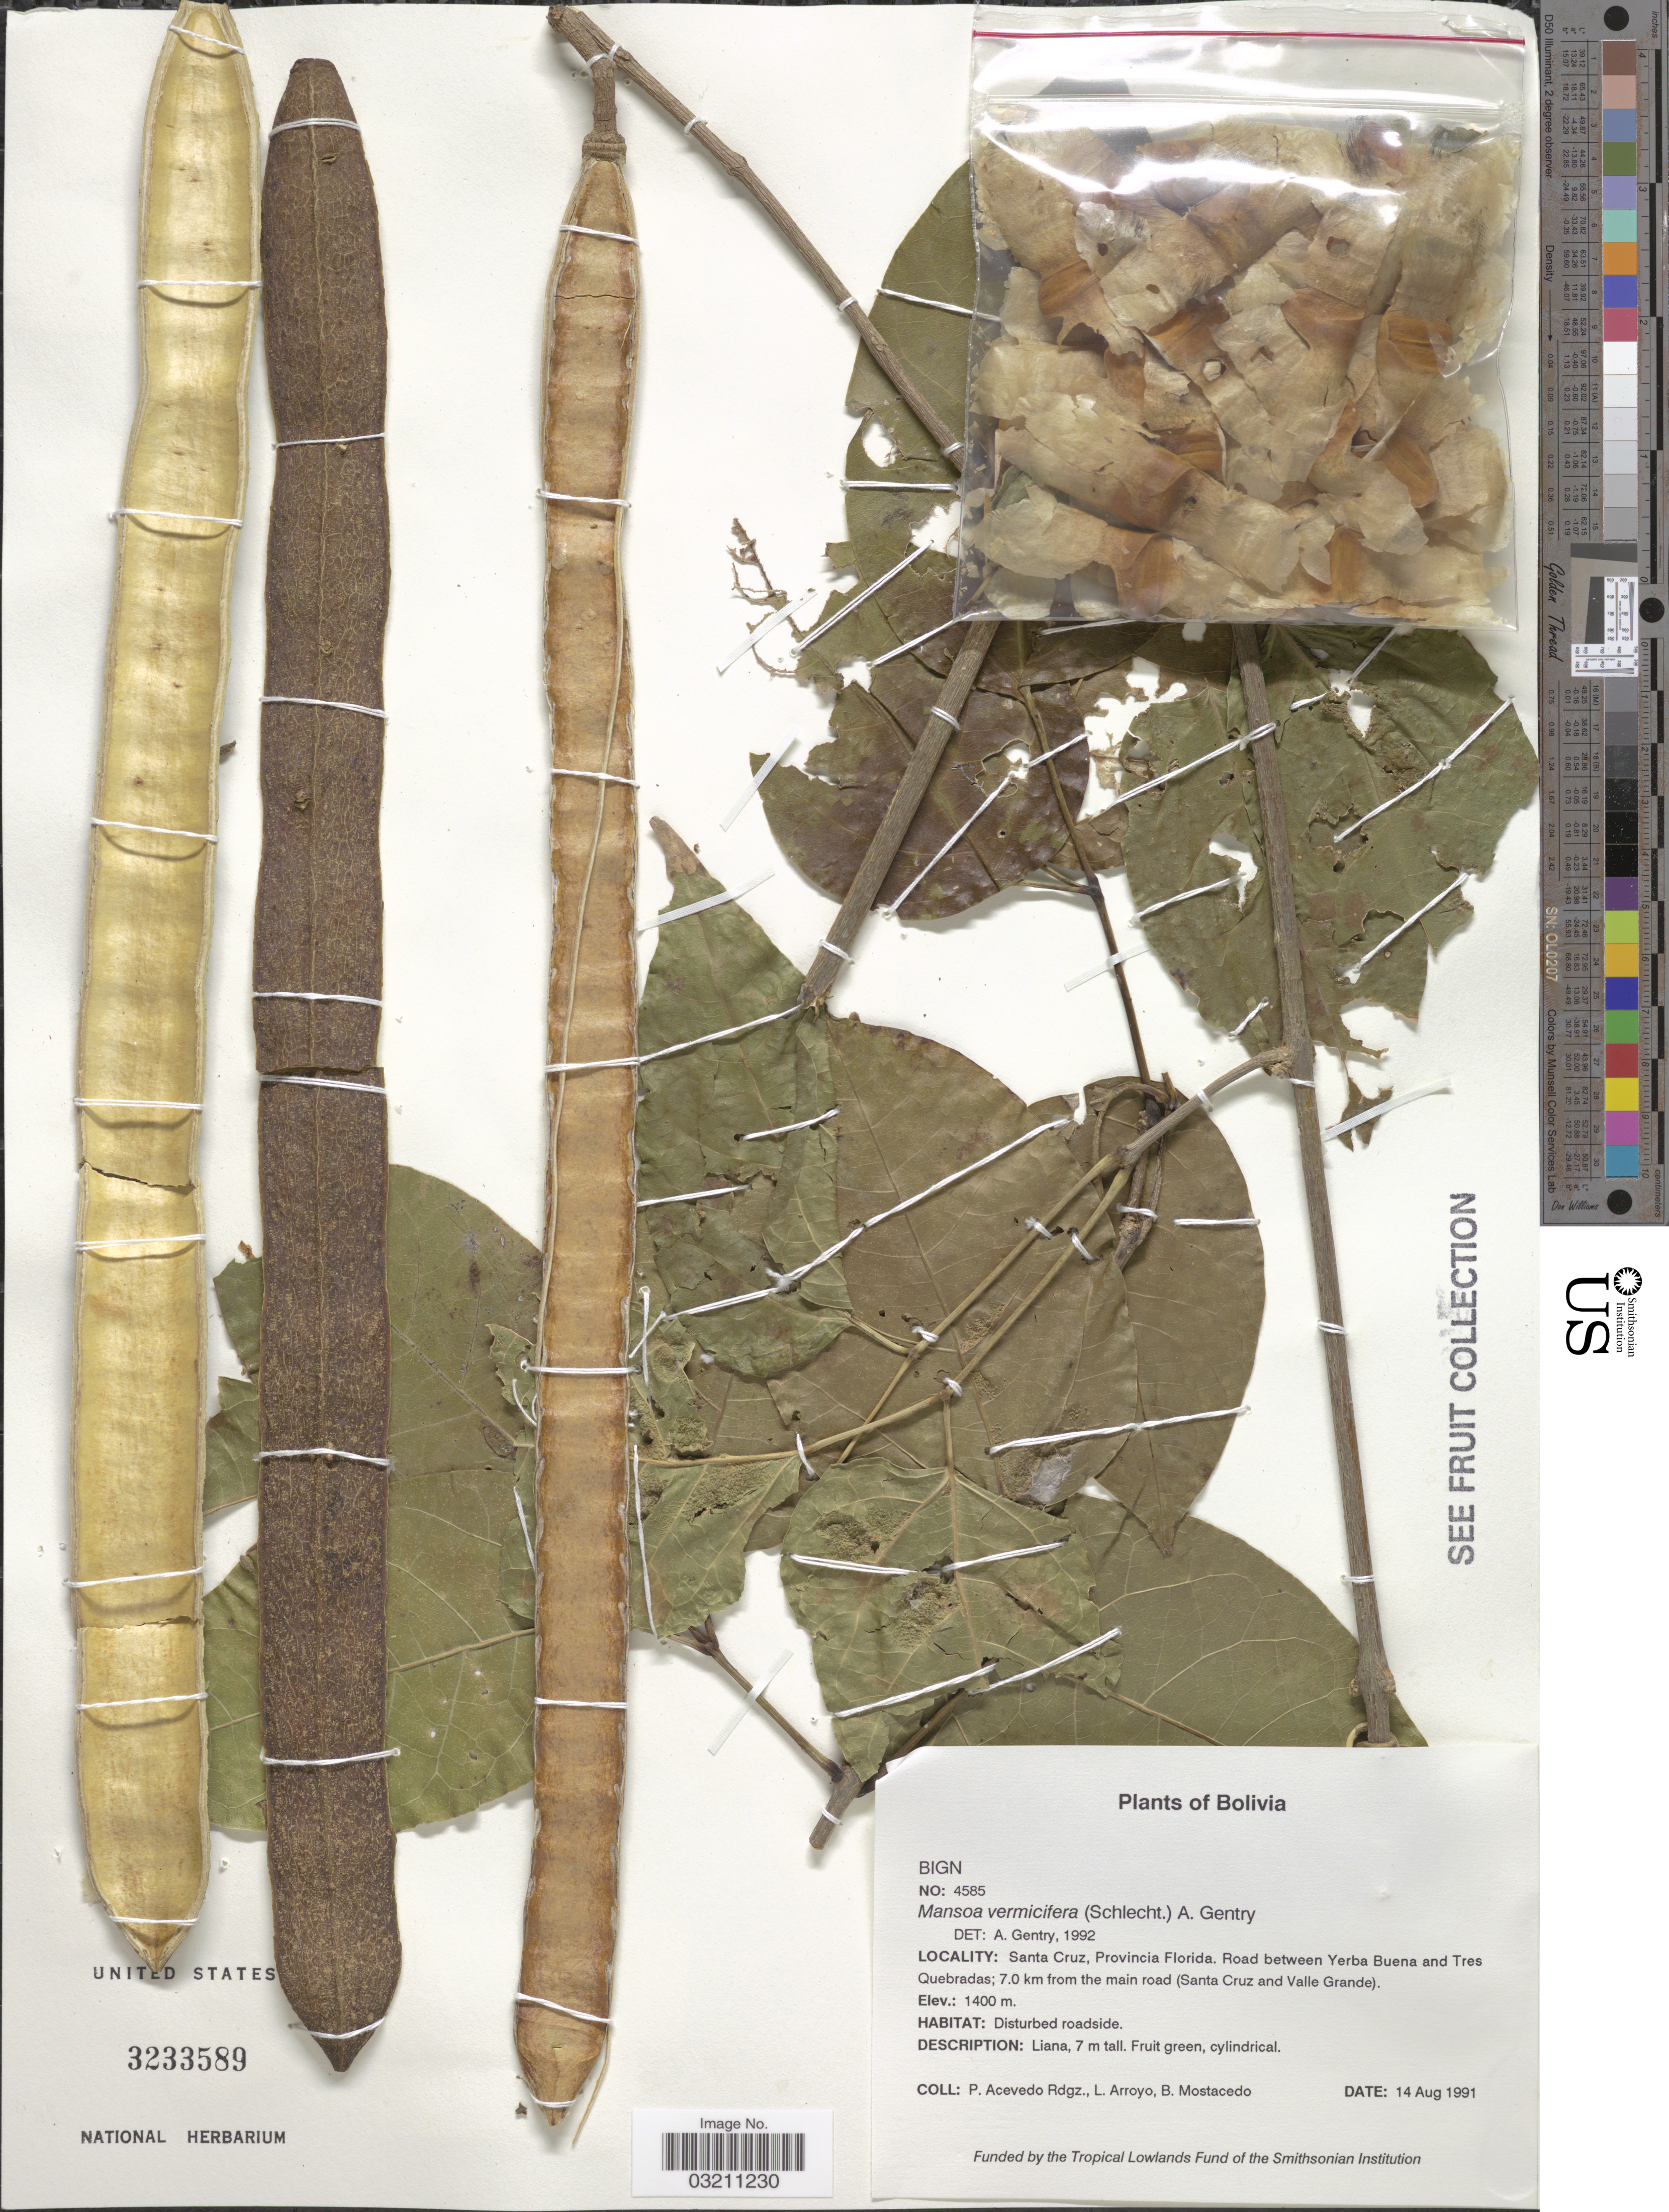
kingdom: Plantae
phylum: Tracheophyta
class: Magnoliopsida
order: Lamiales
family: Bignoniaceae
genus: Mansoa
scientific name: Mansoa verrucifera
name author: (Schltdl.) A.H. Gentry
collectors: P. Acevedo-Rodr., L. Arroyo & B. Mostacedo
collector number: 4585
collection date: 1991-08-14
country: Bolivia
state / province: Santa Cruz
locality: Provincia Florida. Road between Yerba Buena and Tres Quebradas; 7.0 km from the main road (Santa Cruz and Valle Grande).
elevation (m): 1400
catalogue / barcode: US 3233589